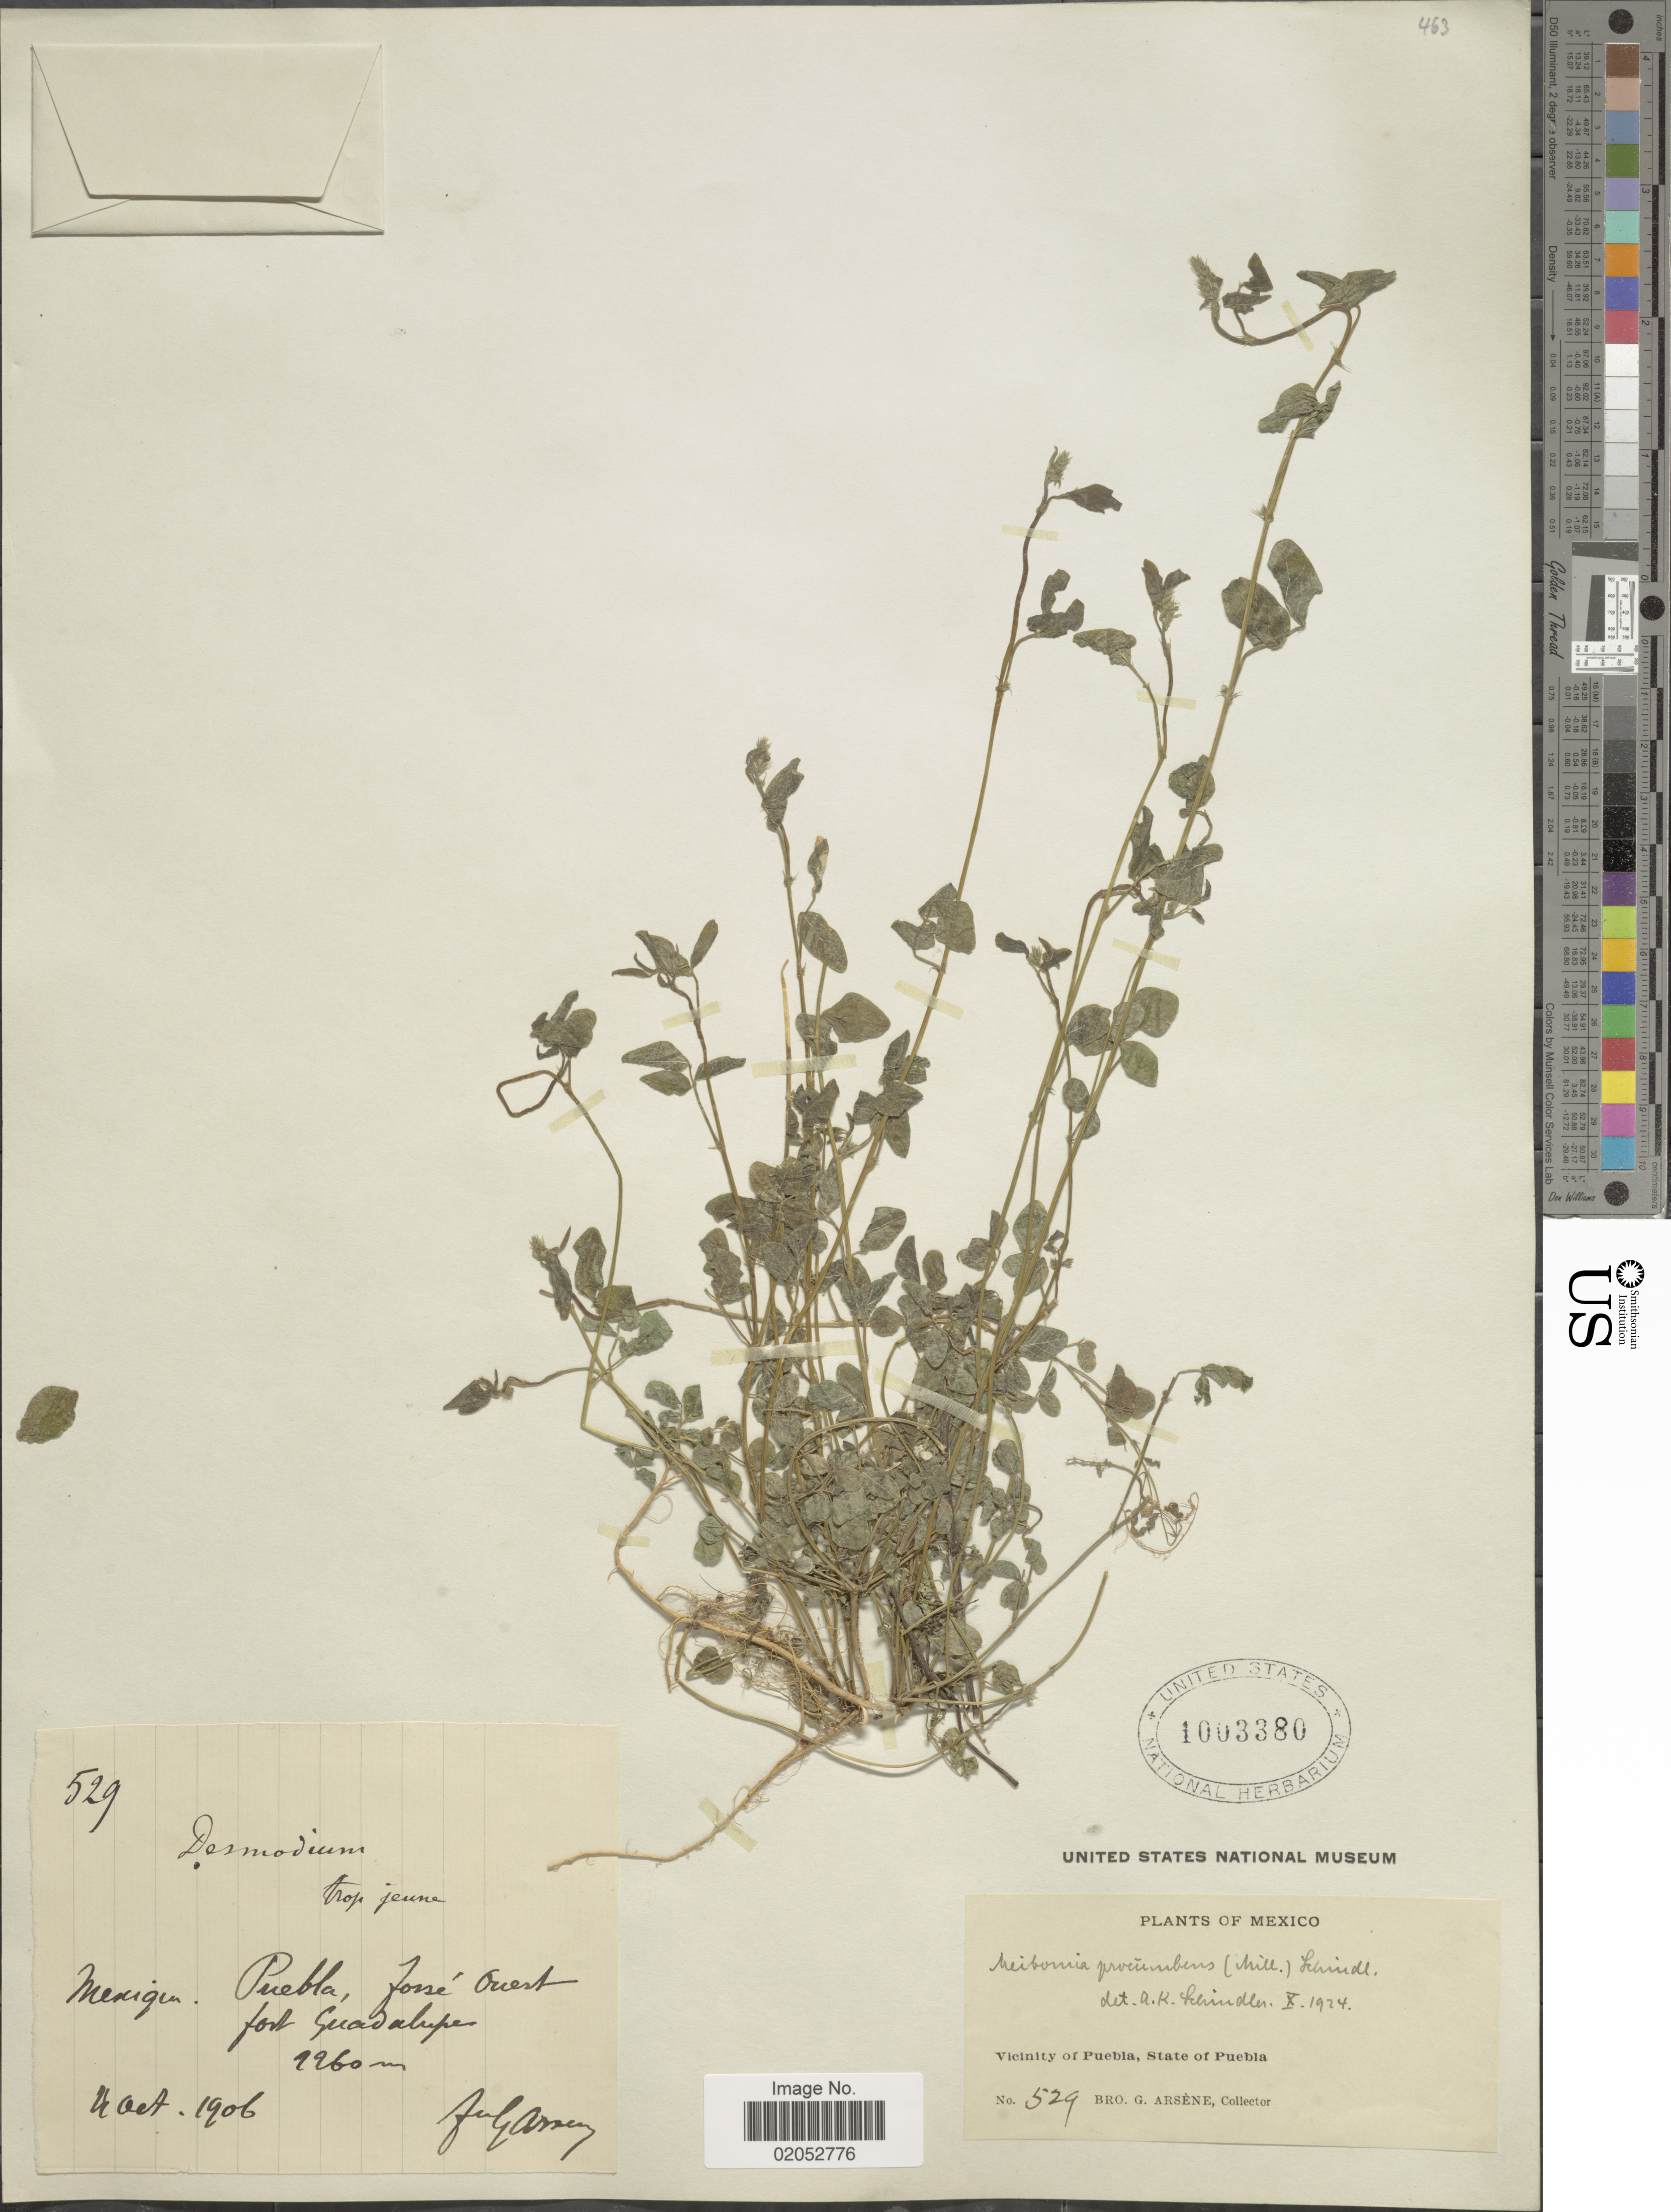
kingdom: Plantae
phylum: Tracheophyta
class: Magnoliopsida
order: Fabales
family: Fabaceae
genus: Desmodium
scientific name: Desmodium procumbens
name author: (Mill.) Hitchc.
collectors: Bro. G. Arsène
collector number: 529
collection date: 1906-10-04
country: Mexico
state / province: Puebla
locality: Fossé ouest Fort Guadalupe [west pit, Fort Guadalupe]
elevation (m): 2260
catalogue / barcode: US 1003380